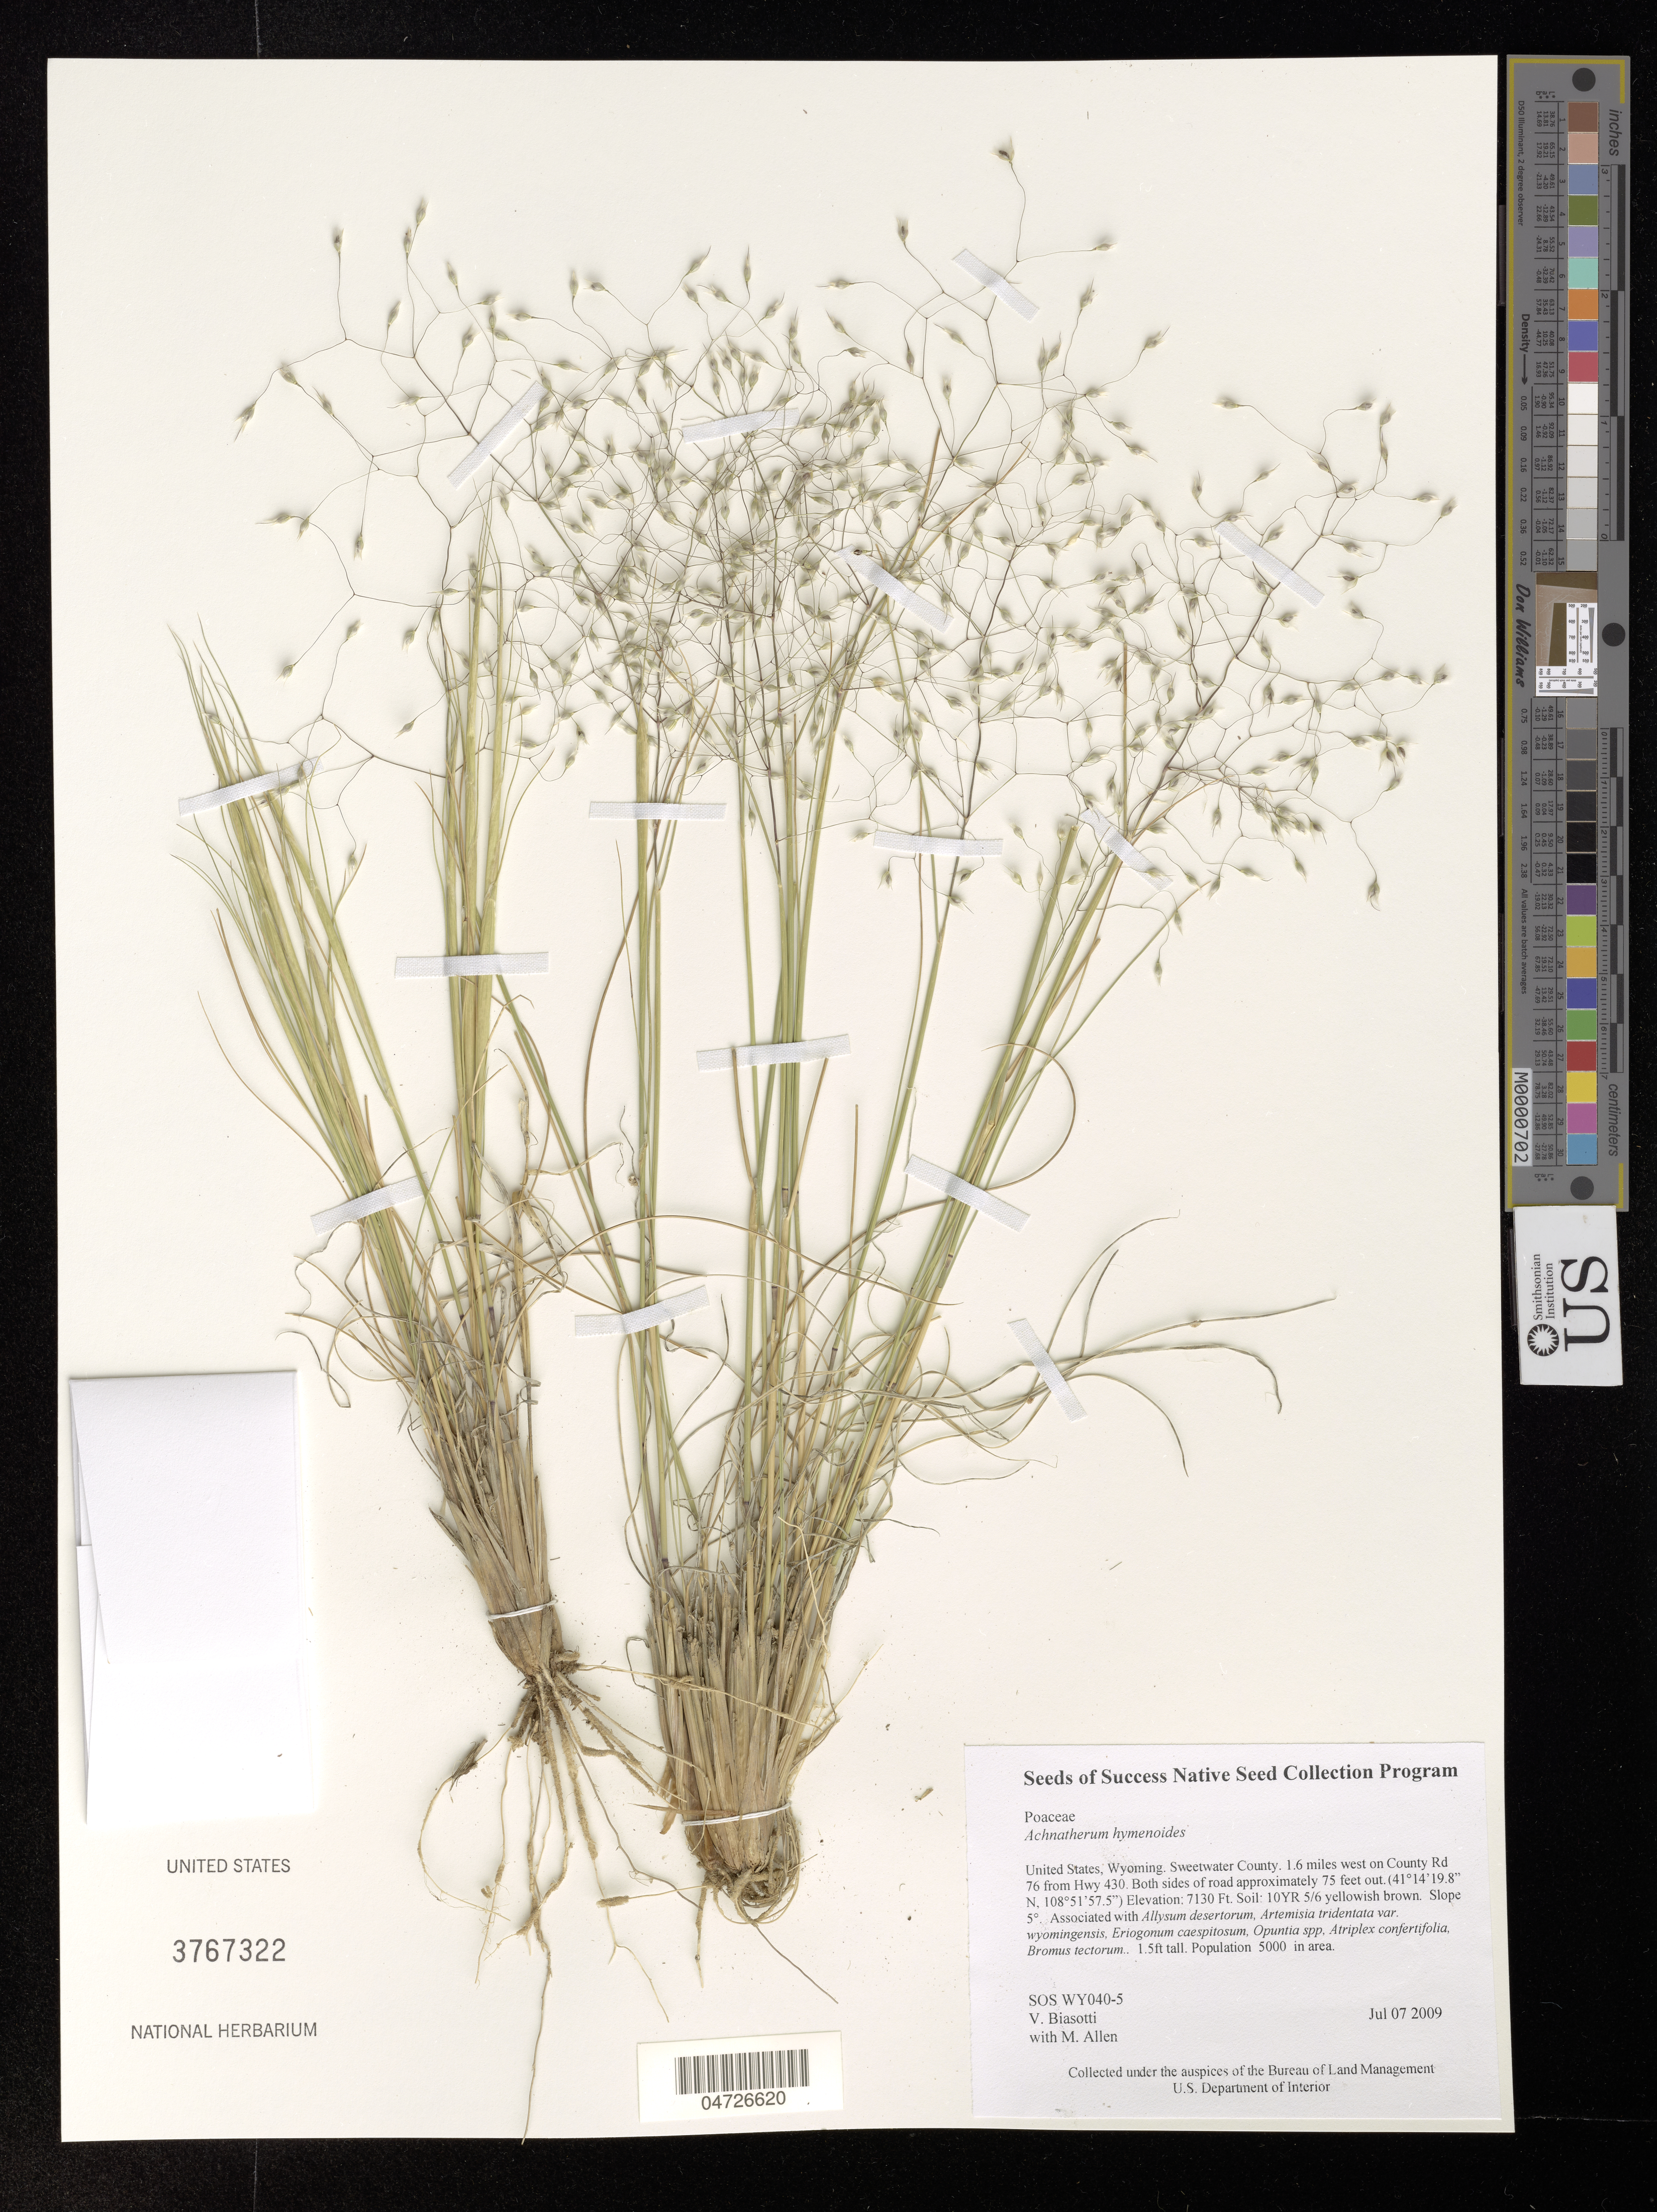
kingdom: Plantae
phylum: Tracheophyta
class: Liliopsida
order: Poales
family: Poaceae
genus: Achnatherum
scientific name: Achnatherum hymenoides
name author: (Roem. & Schult.) Barkworth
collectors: V. Biasotti & M. Allen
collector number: SOS WY040-5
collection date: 2009-07-07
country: United States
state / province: Wyoming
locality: Sweetwater County. 1.6 miles west on County Rd 76 from Hwy 430. Both sides of road approximately 75 feet out.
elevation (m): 2173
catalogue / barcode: US 3767322